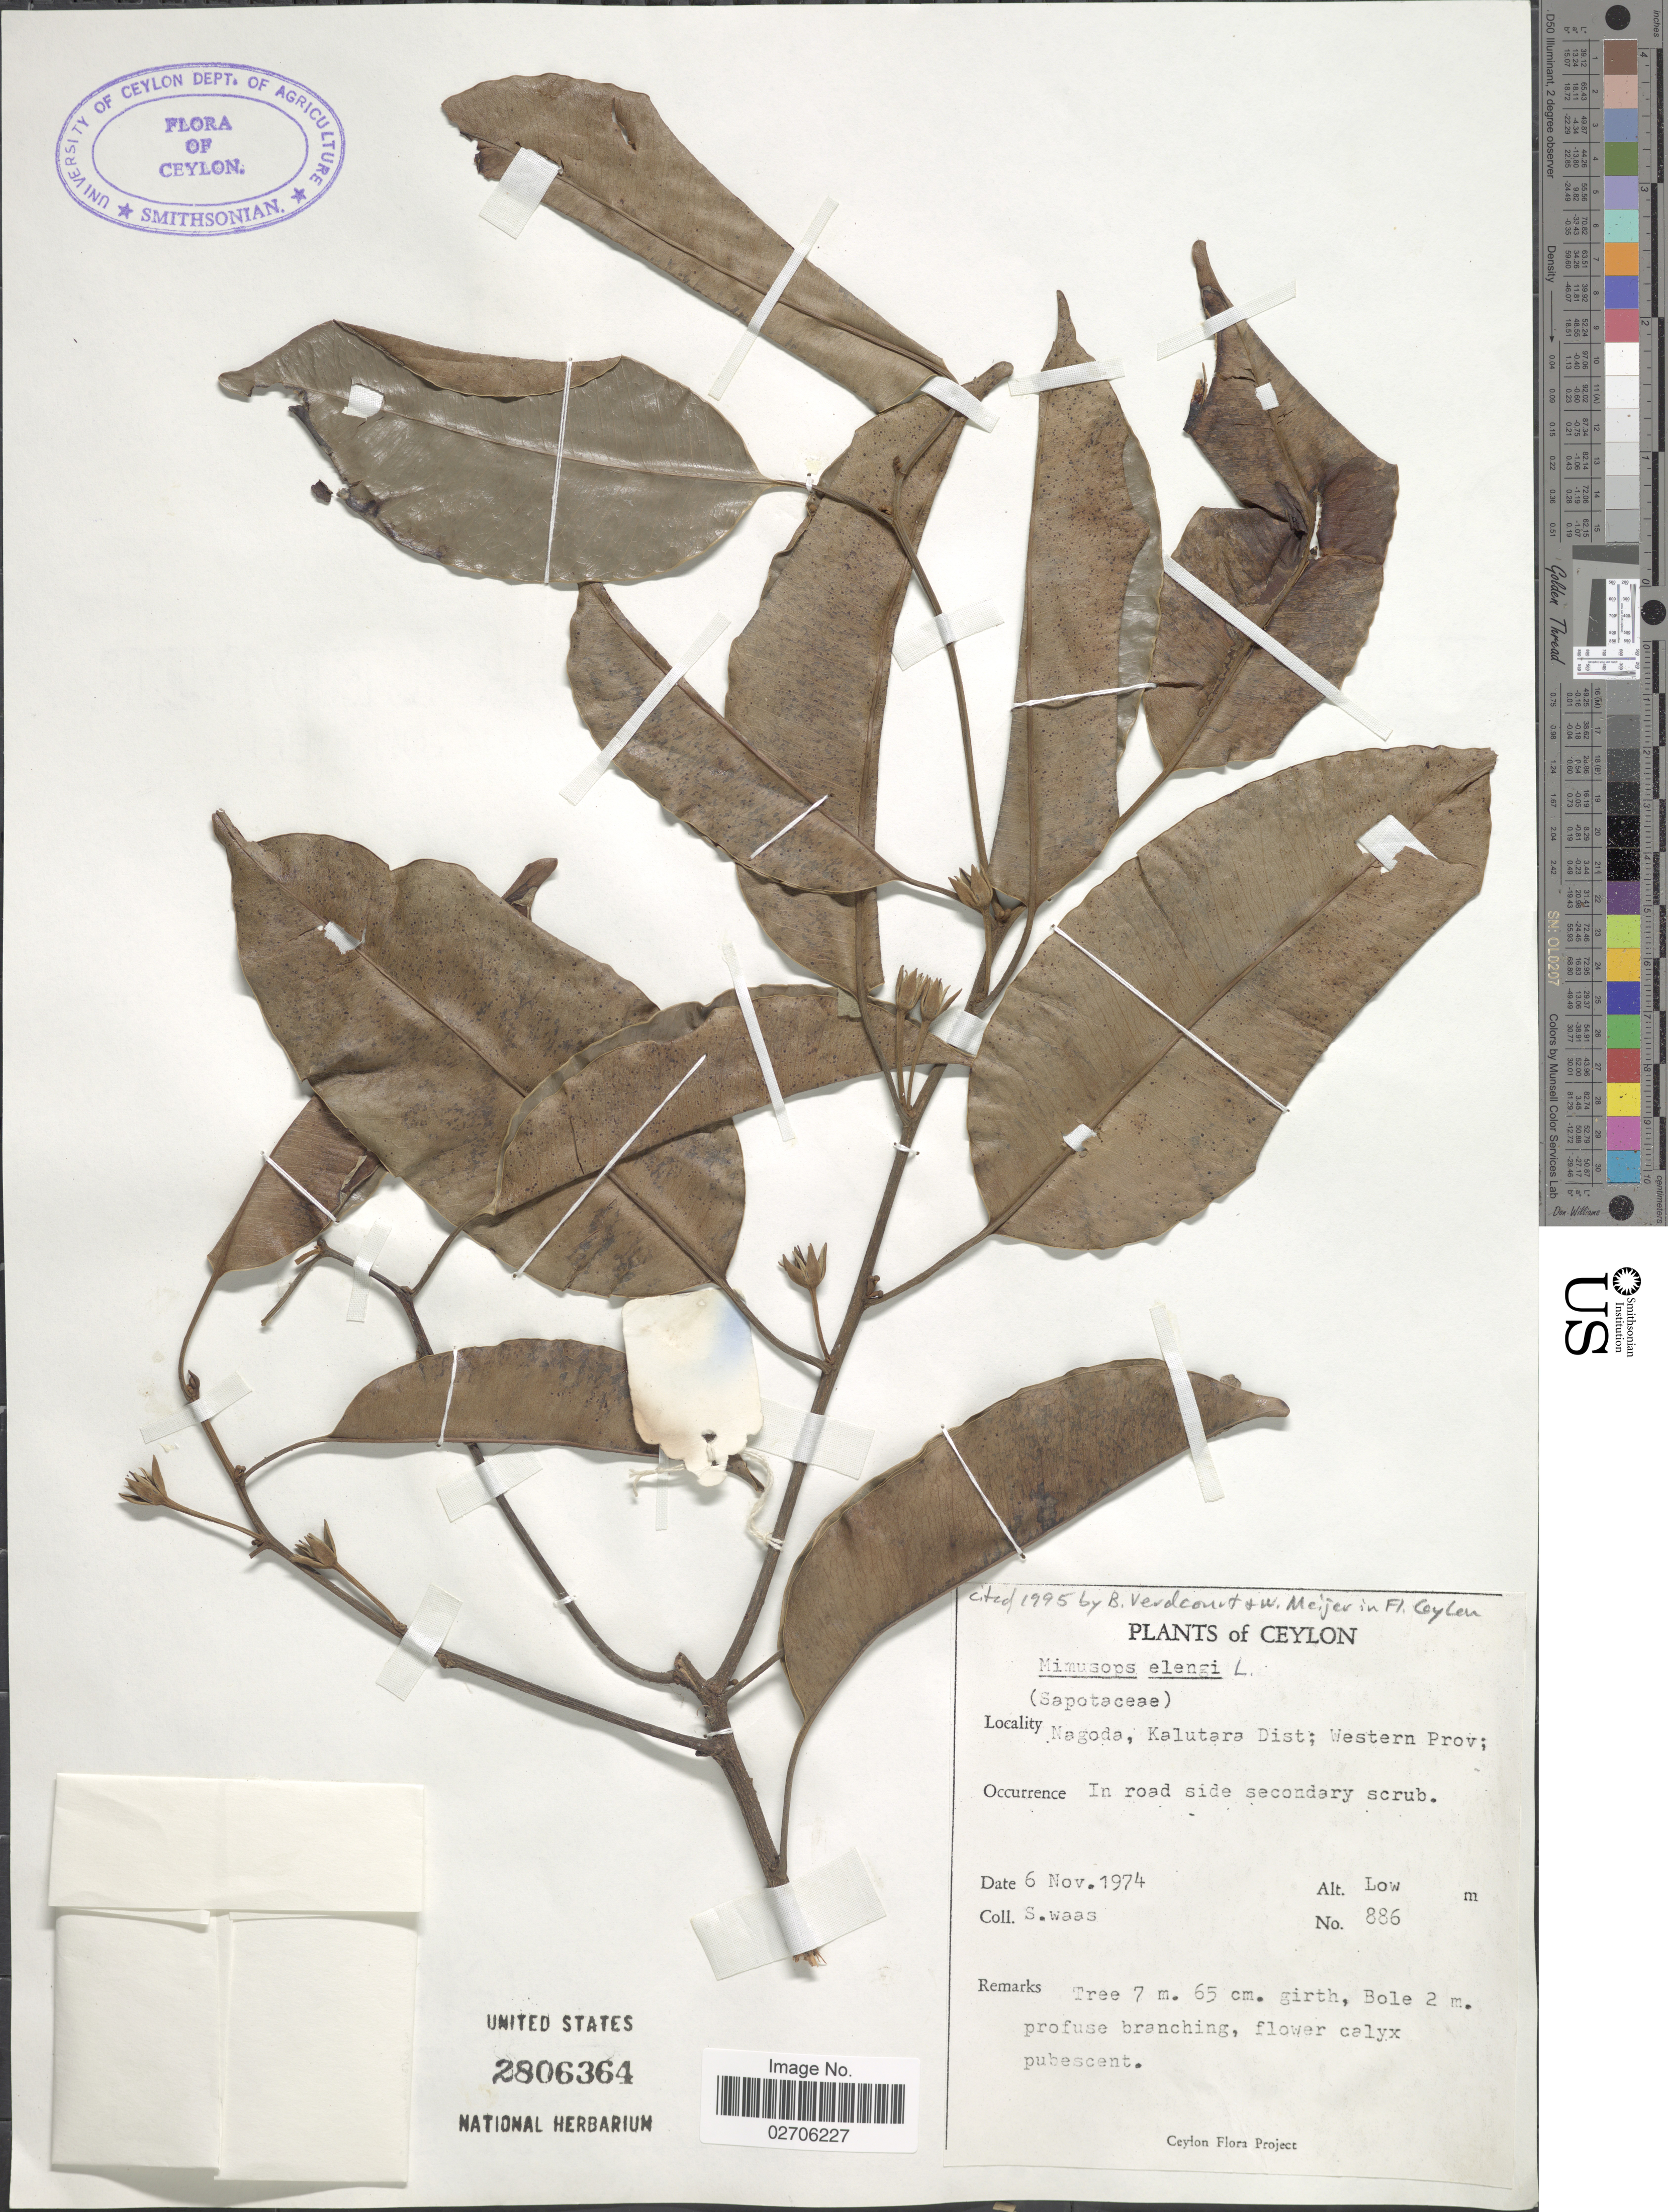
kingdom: Plantae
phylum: Tracheophyta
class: Magnoliopsida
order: Ericales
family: Sapotaceae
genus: Mimusops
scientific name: Mimusops djave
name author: Engl.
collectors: S. Waas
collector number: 886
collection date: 1974-11-06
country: Sri Lanka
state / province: Western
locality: Ceylon. Nagoda, Kalutara Dist.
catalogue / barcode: US 2806364